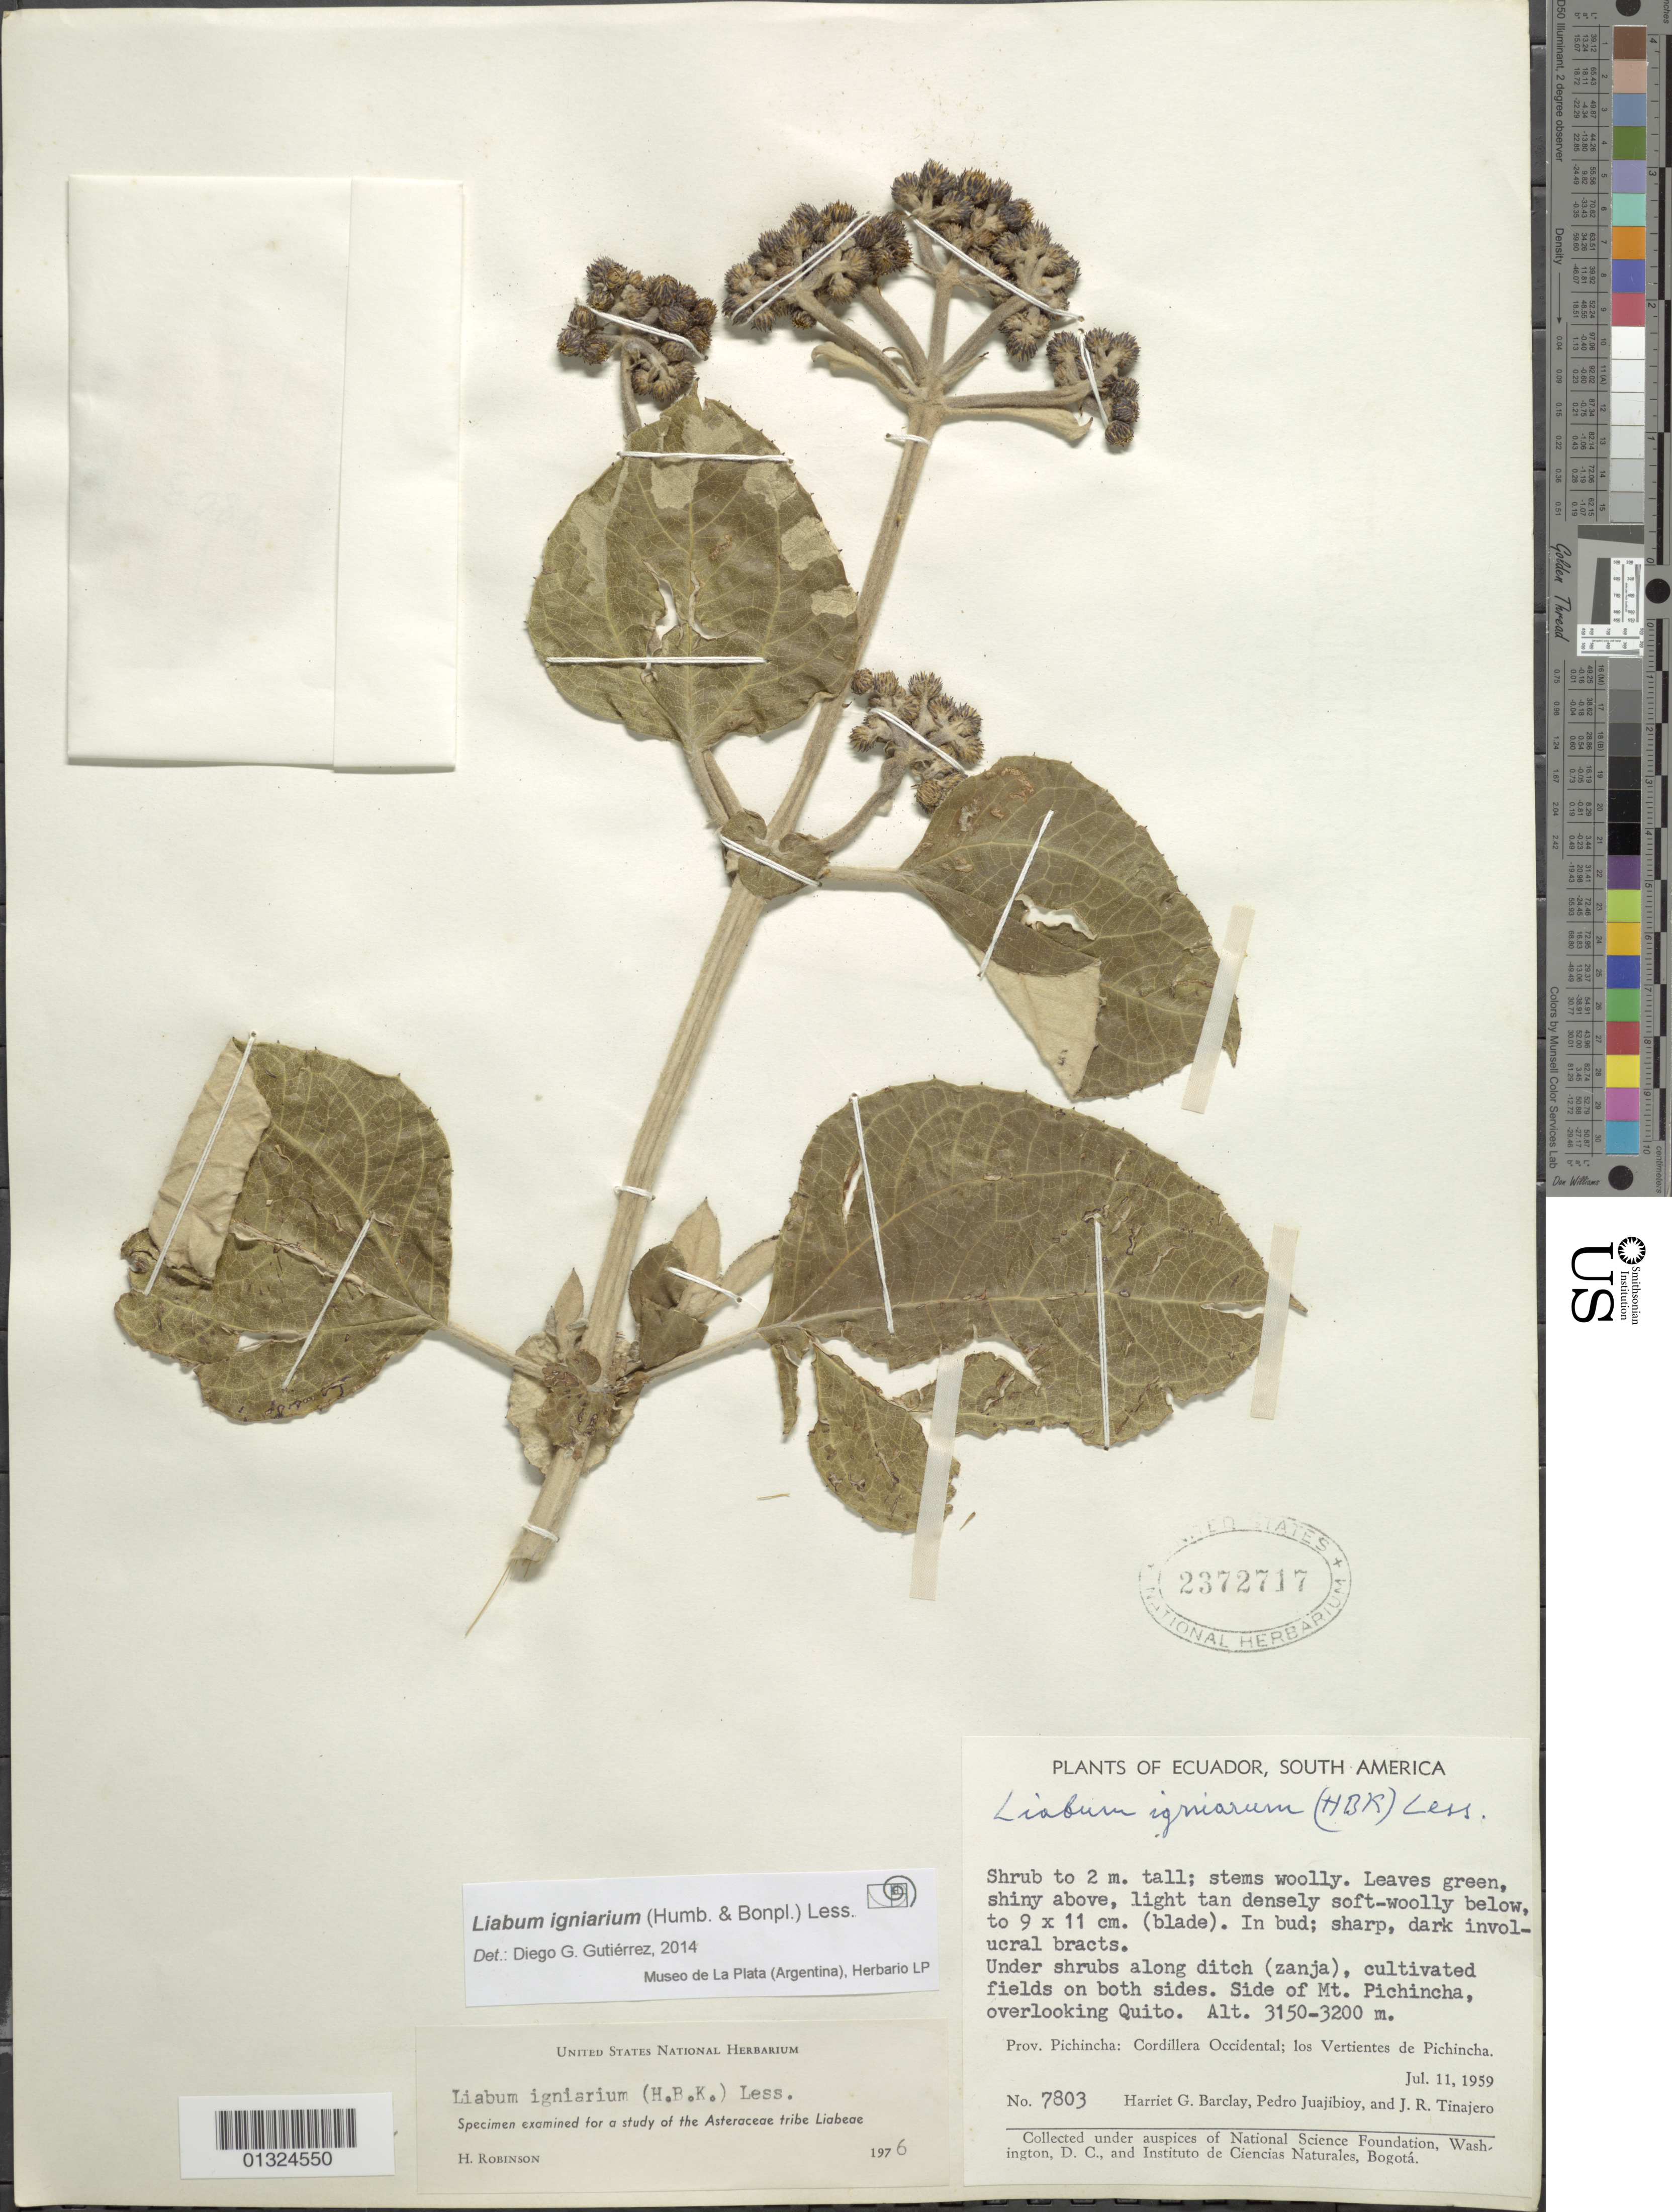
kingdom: Plantae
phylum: Tracheophyta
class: Magnoliopsida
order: Asterales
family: Asteraceae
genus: Liabum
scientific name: Liabum igniarium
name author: Less.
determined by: Gutierrez, D. G.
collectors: H. G. Barclay, P. Juajibioy & J. Tinajero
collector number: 7803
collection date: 1959-07-11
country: Ecuador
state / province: Pichincha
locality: Side of Mt. Pichincha, overlooking Quito. Cordillera Occidental; los Vertientes de Pichincha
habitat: Along ditch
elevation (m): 3150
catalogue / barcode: US 2372717